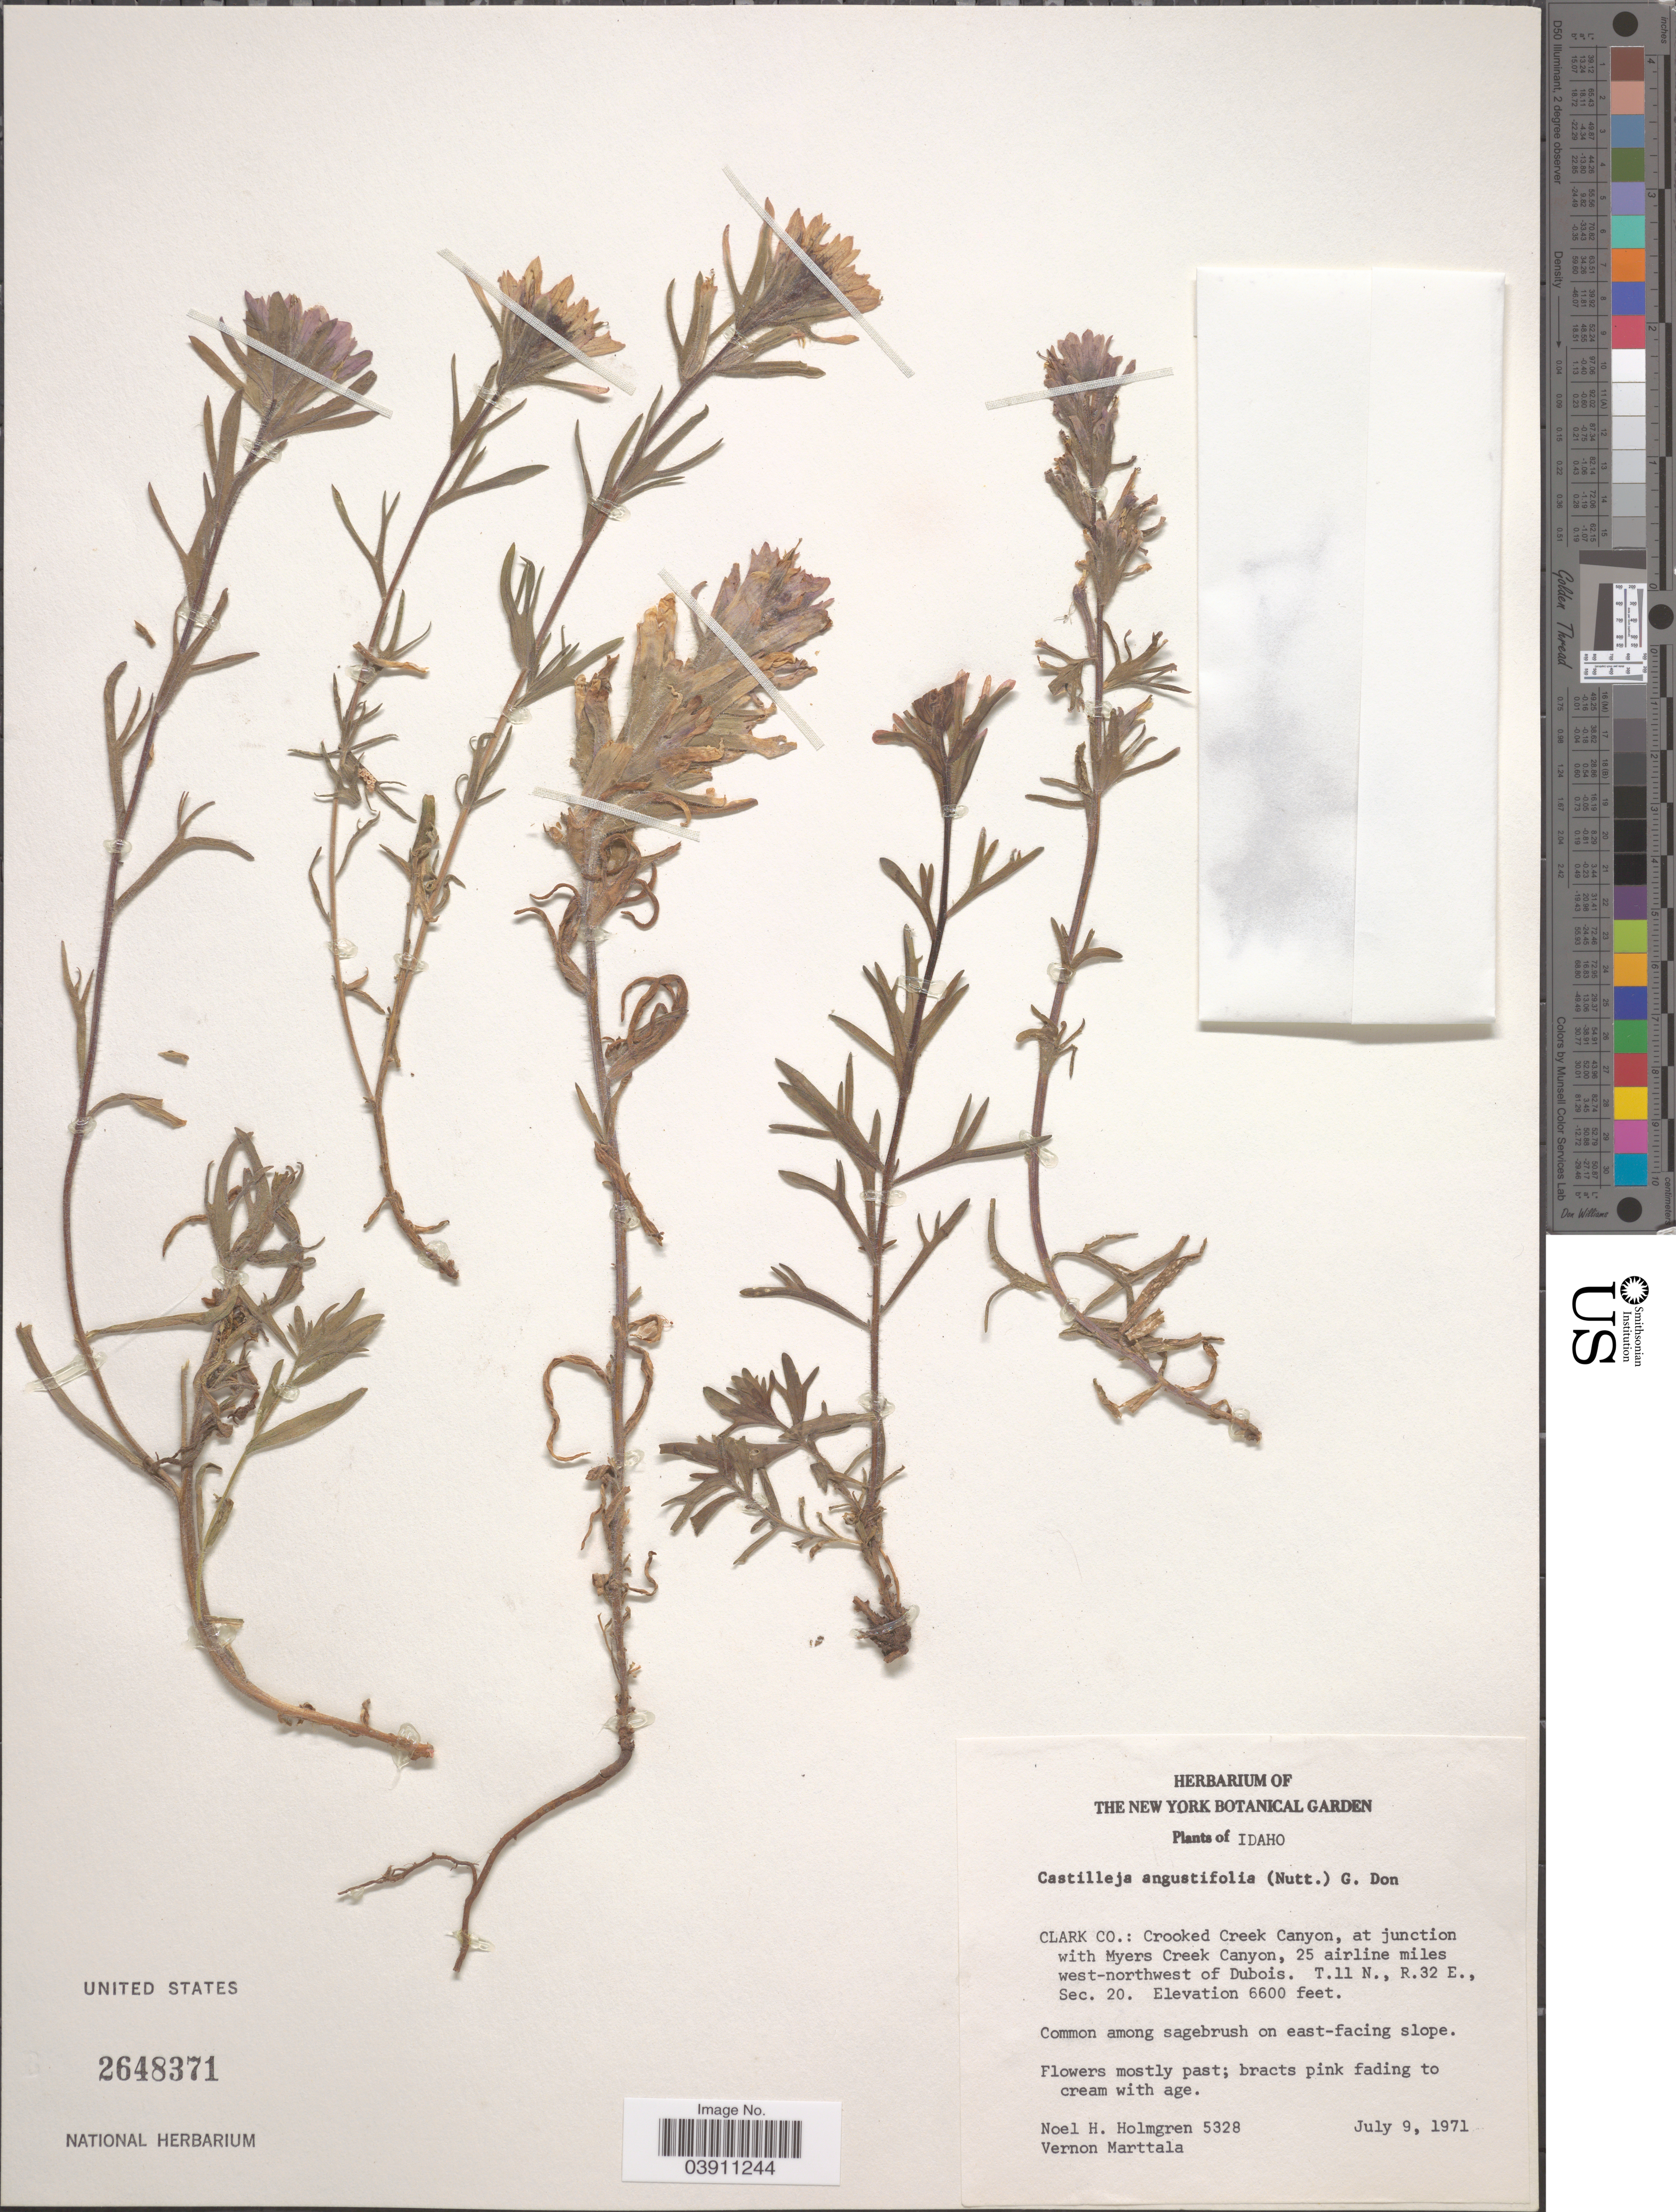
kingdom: Plantae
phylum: Tracheophyta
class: Magnoliopsida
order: Lamiales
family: Orobanchaceae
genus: Castilleja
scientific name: Castilleja angustifolia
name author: (Nutt.) G. Don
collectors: N. H. Holmgren & V. Marttala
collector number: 5328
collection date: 1971-07-09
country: United States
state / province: Idaho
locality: Clark Co.: Crooked Creek Canyon, at junction with Myers Creek Canyon, 25 airlines miles west-northwest of Dubois. T. 11 N., R. 32 E., Sec. 20.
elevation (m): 2012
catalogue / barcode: US 2648371